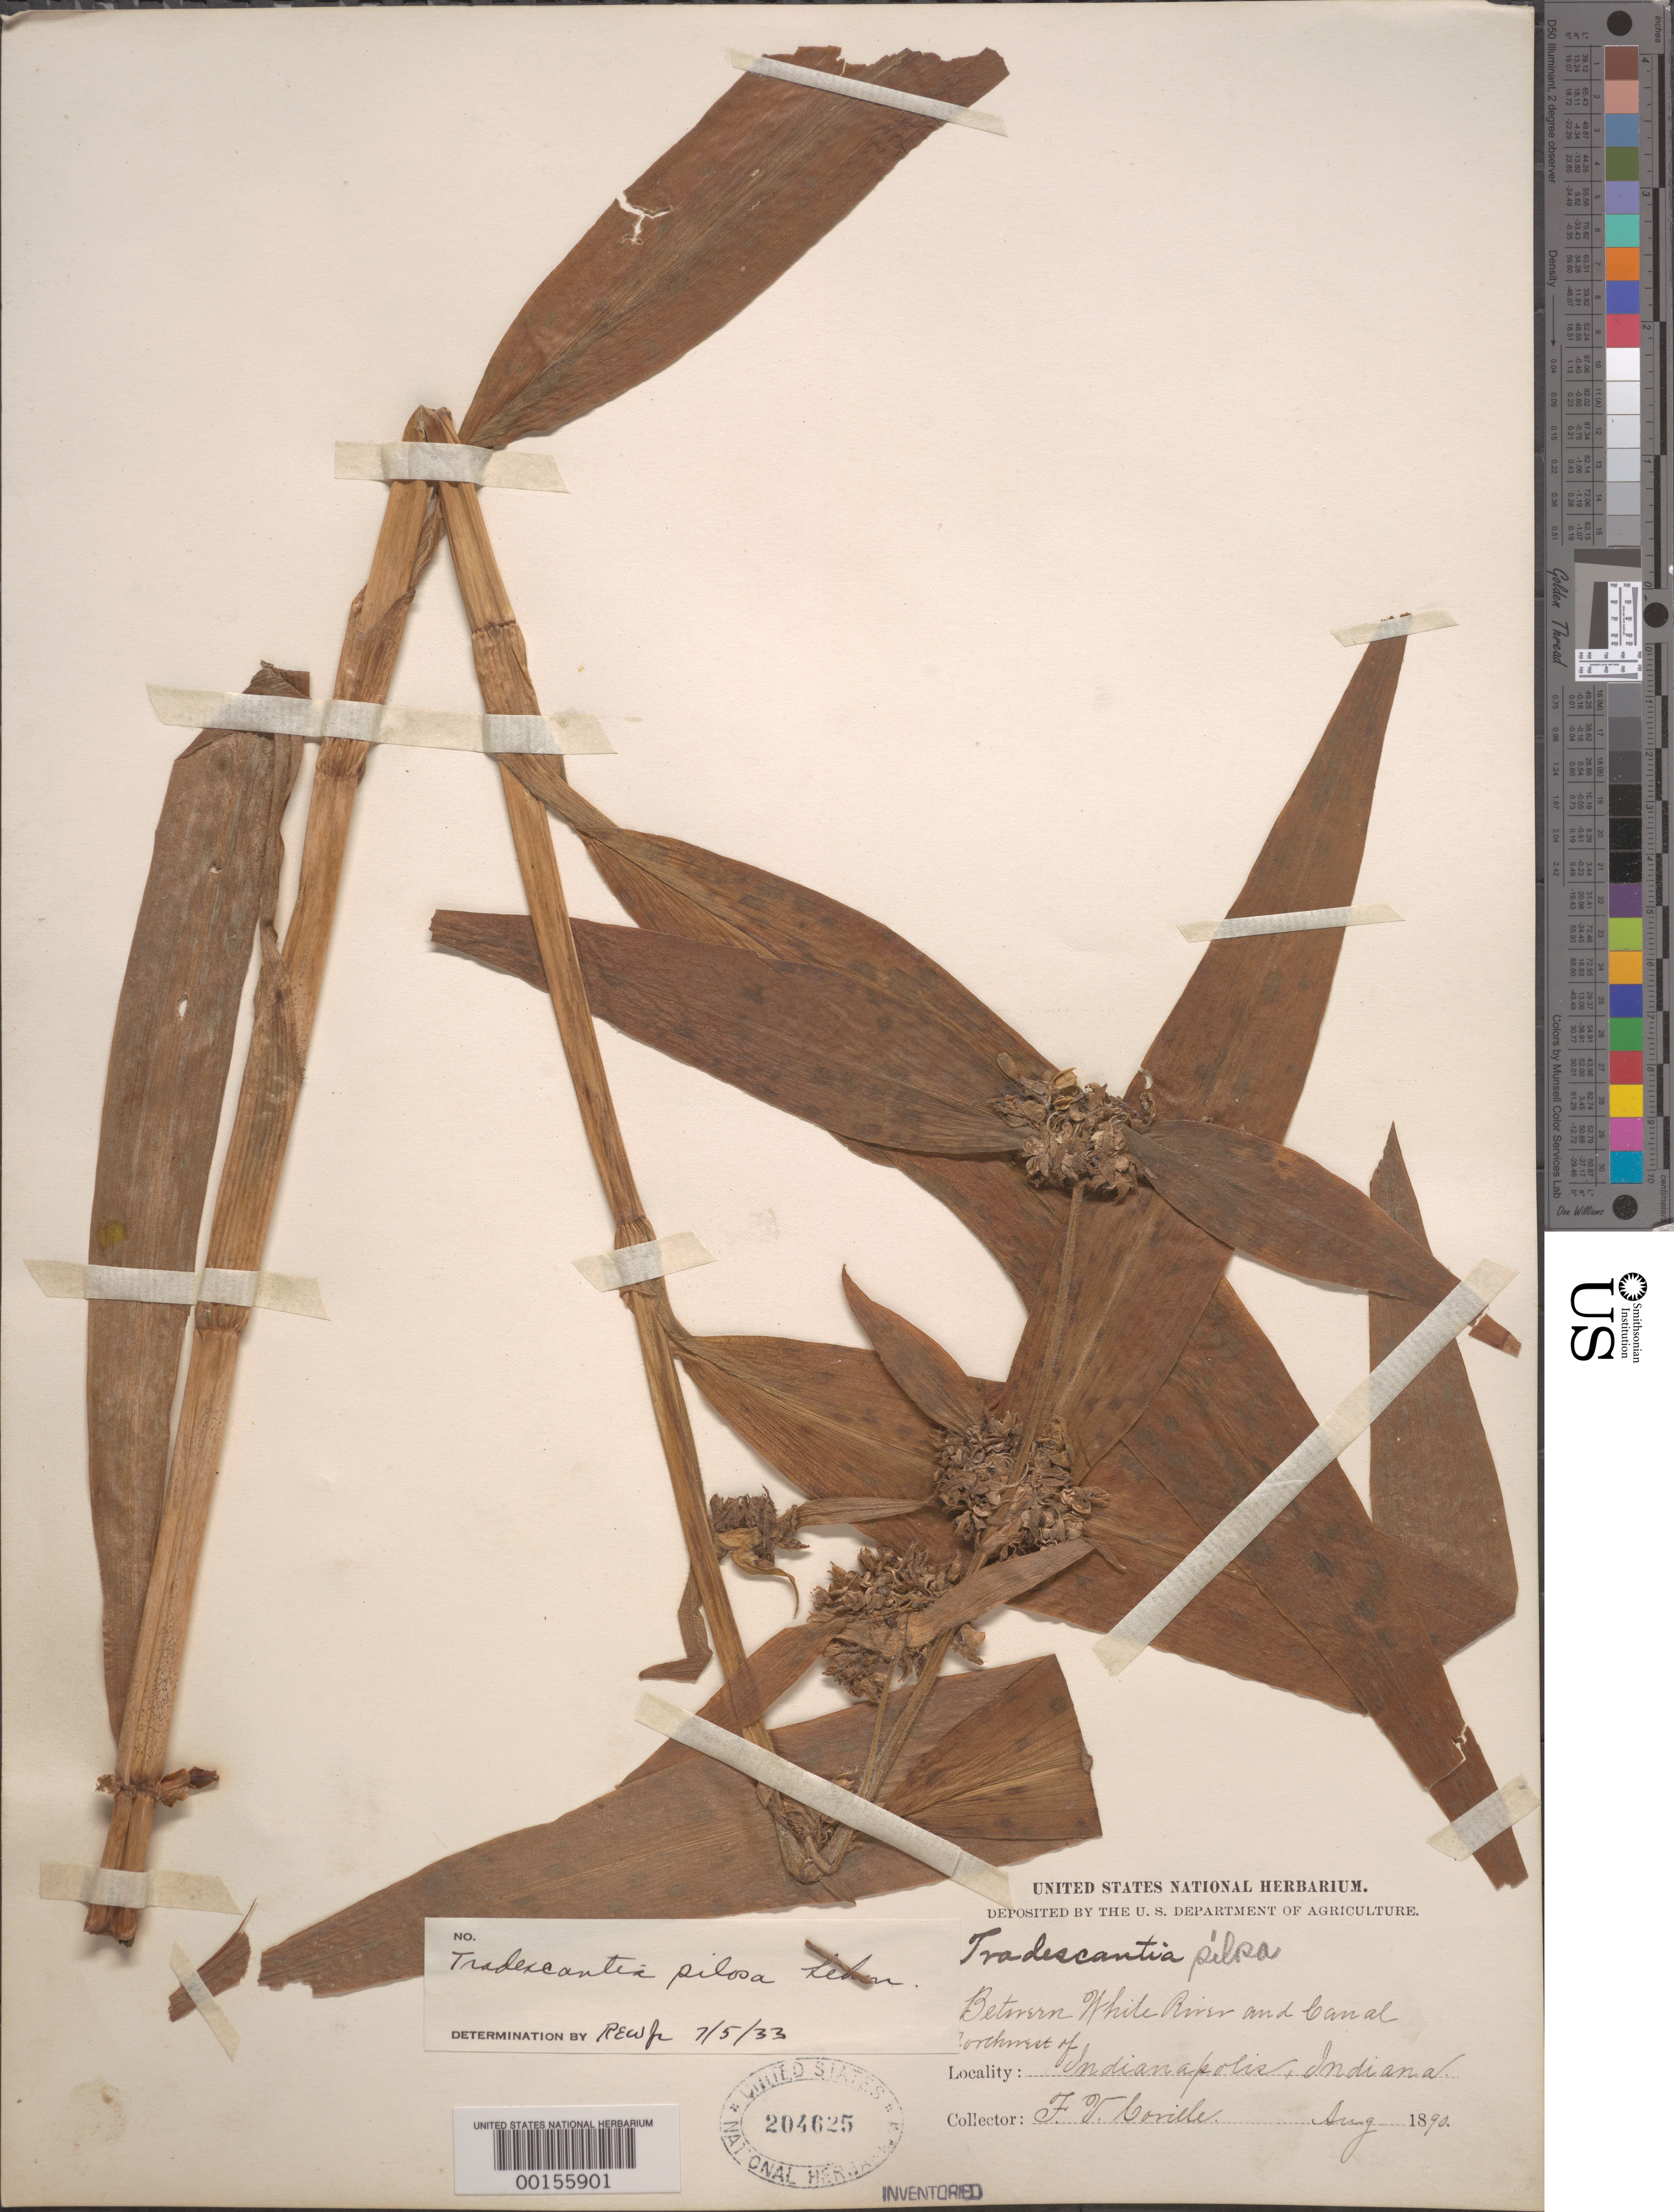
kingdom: Plantae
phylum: Tracheophyta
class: Liliopsida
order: Commelinales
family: Commelinaceae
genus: Tradescantia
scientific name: Tradescantia subaspera var. subaspera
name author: Ker Gawl.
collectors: F. V. Coville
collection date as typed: Aug 1890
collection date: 1890-08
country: United States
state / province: Indiana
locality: Nw of indianapolis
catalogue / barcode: US 204625